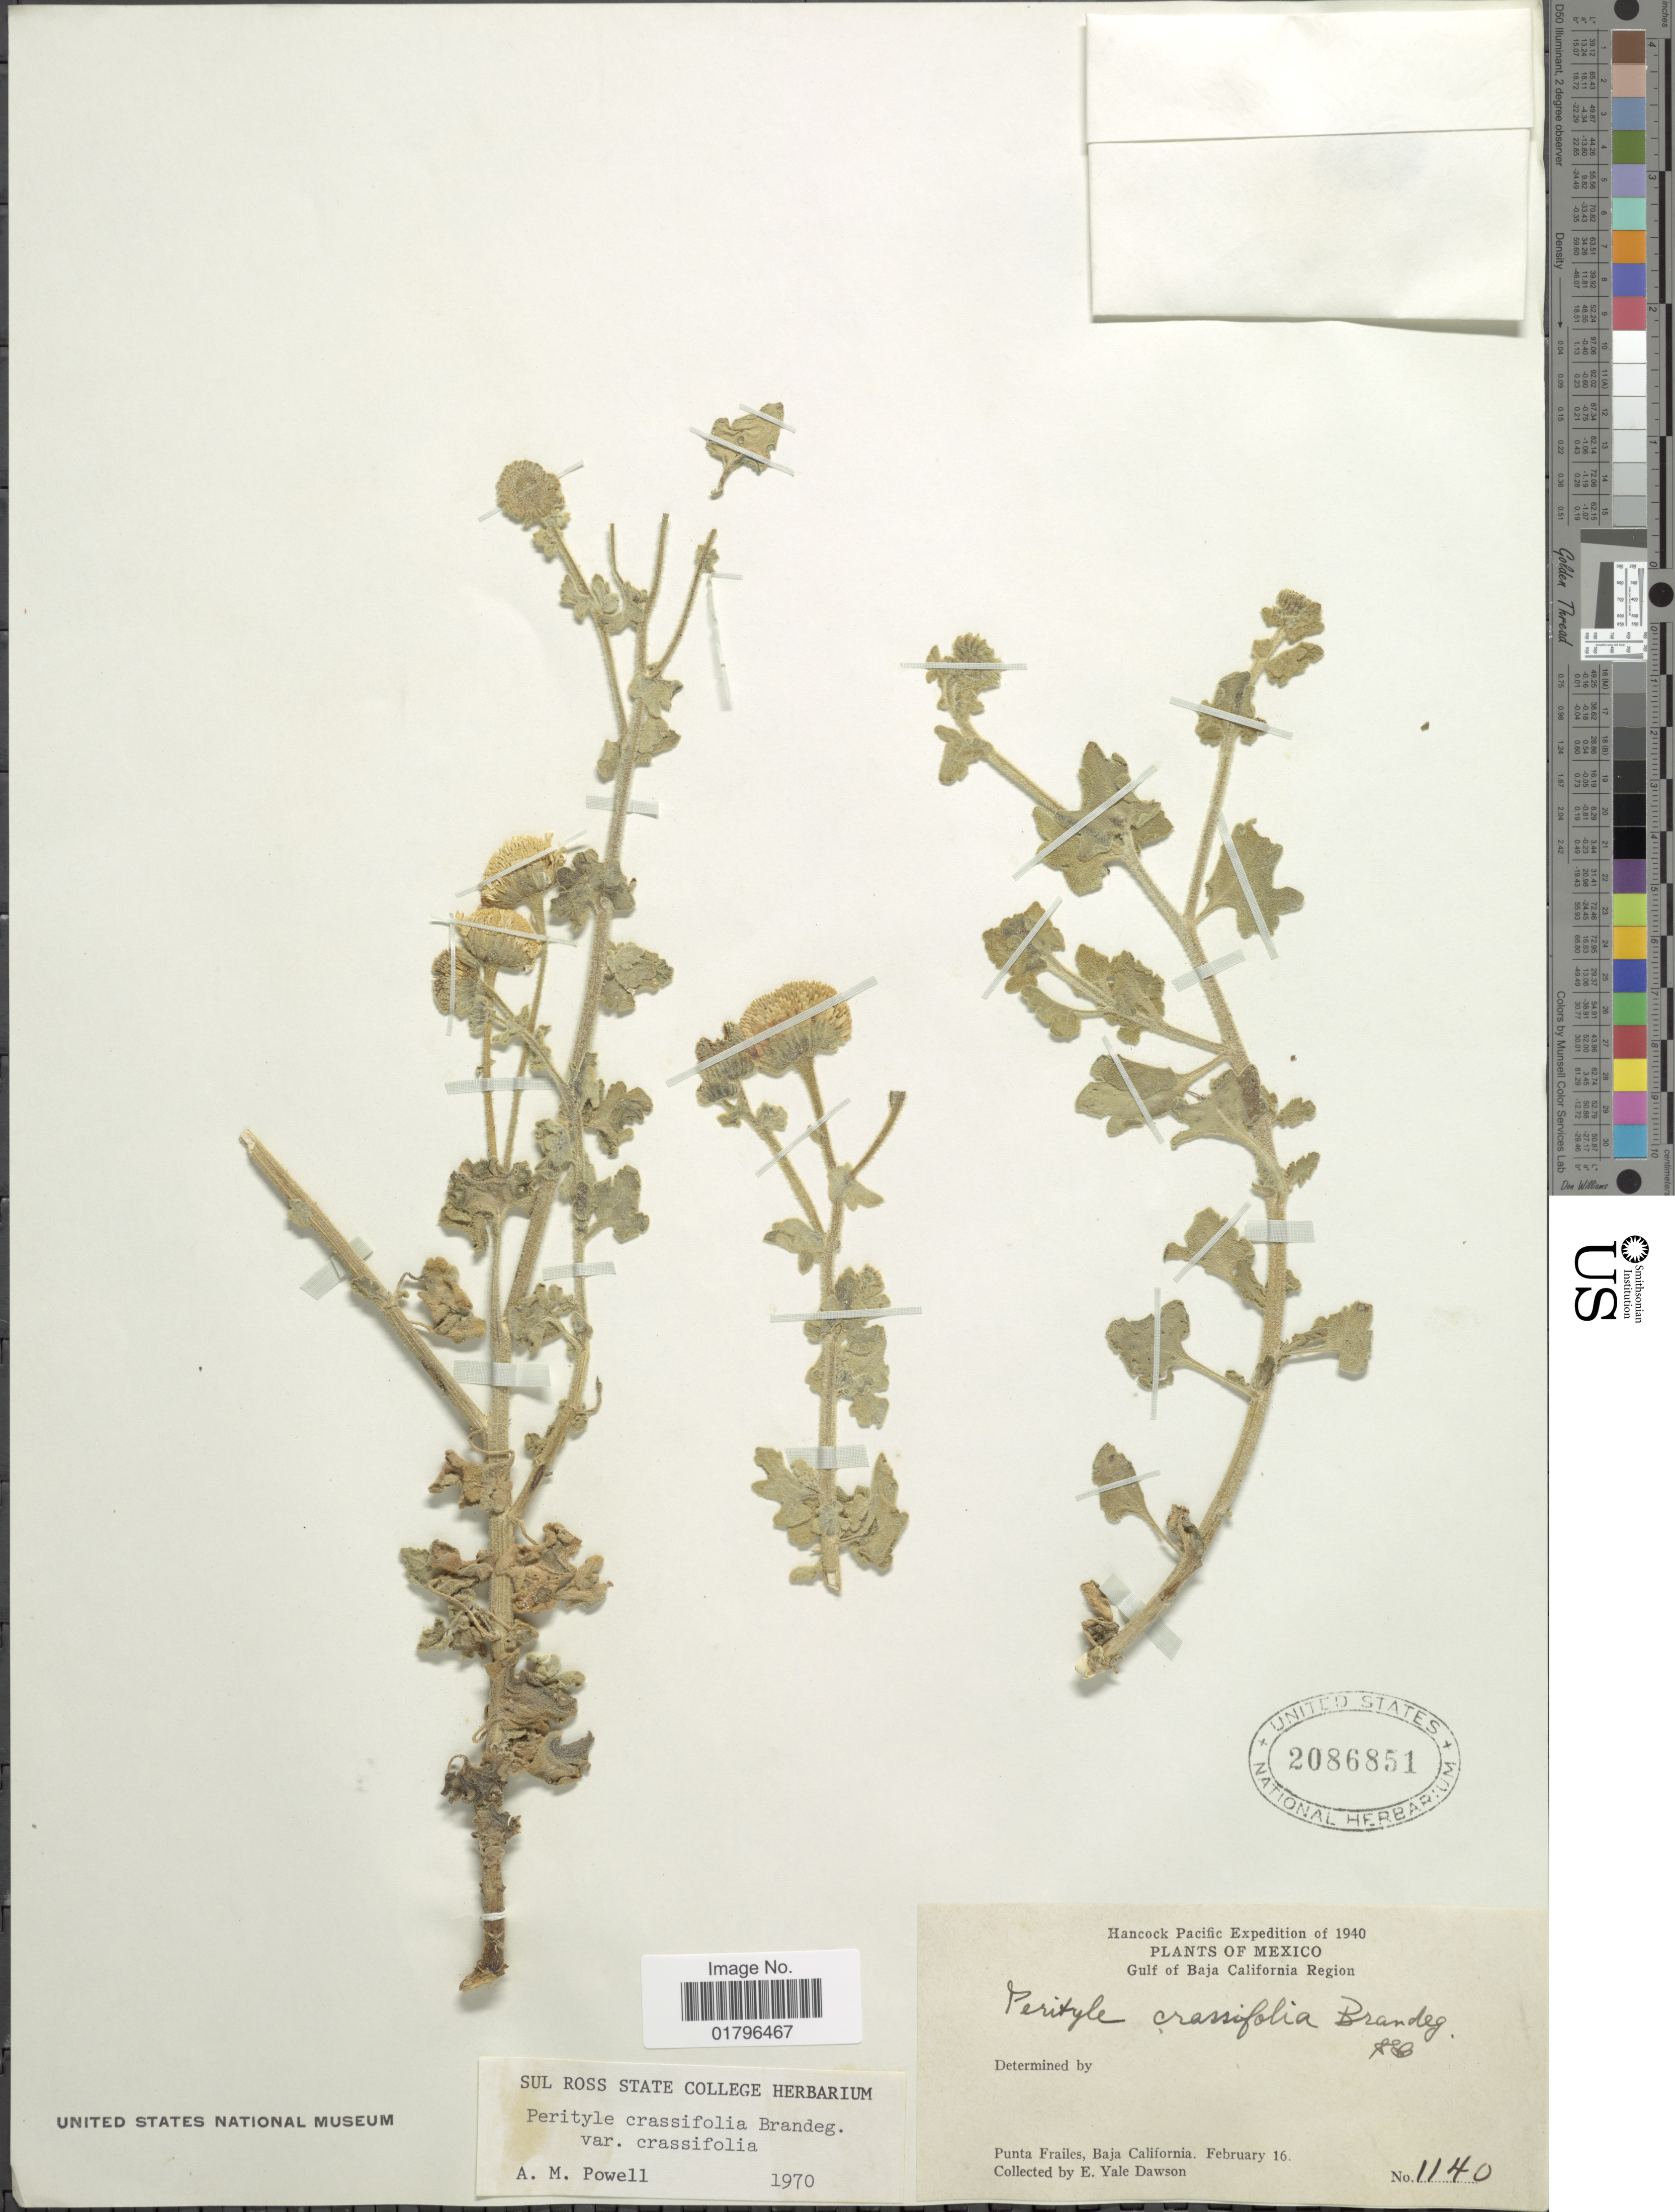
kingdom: Plantae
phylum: Tracheophyta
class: Magnoliopsida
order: Asterales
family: Asteraceae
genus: Perityle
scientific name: Perityle crassifolia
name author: Brandegee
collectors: N. Yensen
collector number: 1140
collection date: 1940-02-16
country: Mexico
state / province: Baja California Sur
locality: Punta Frailes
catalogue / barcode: US 2086851